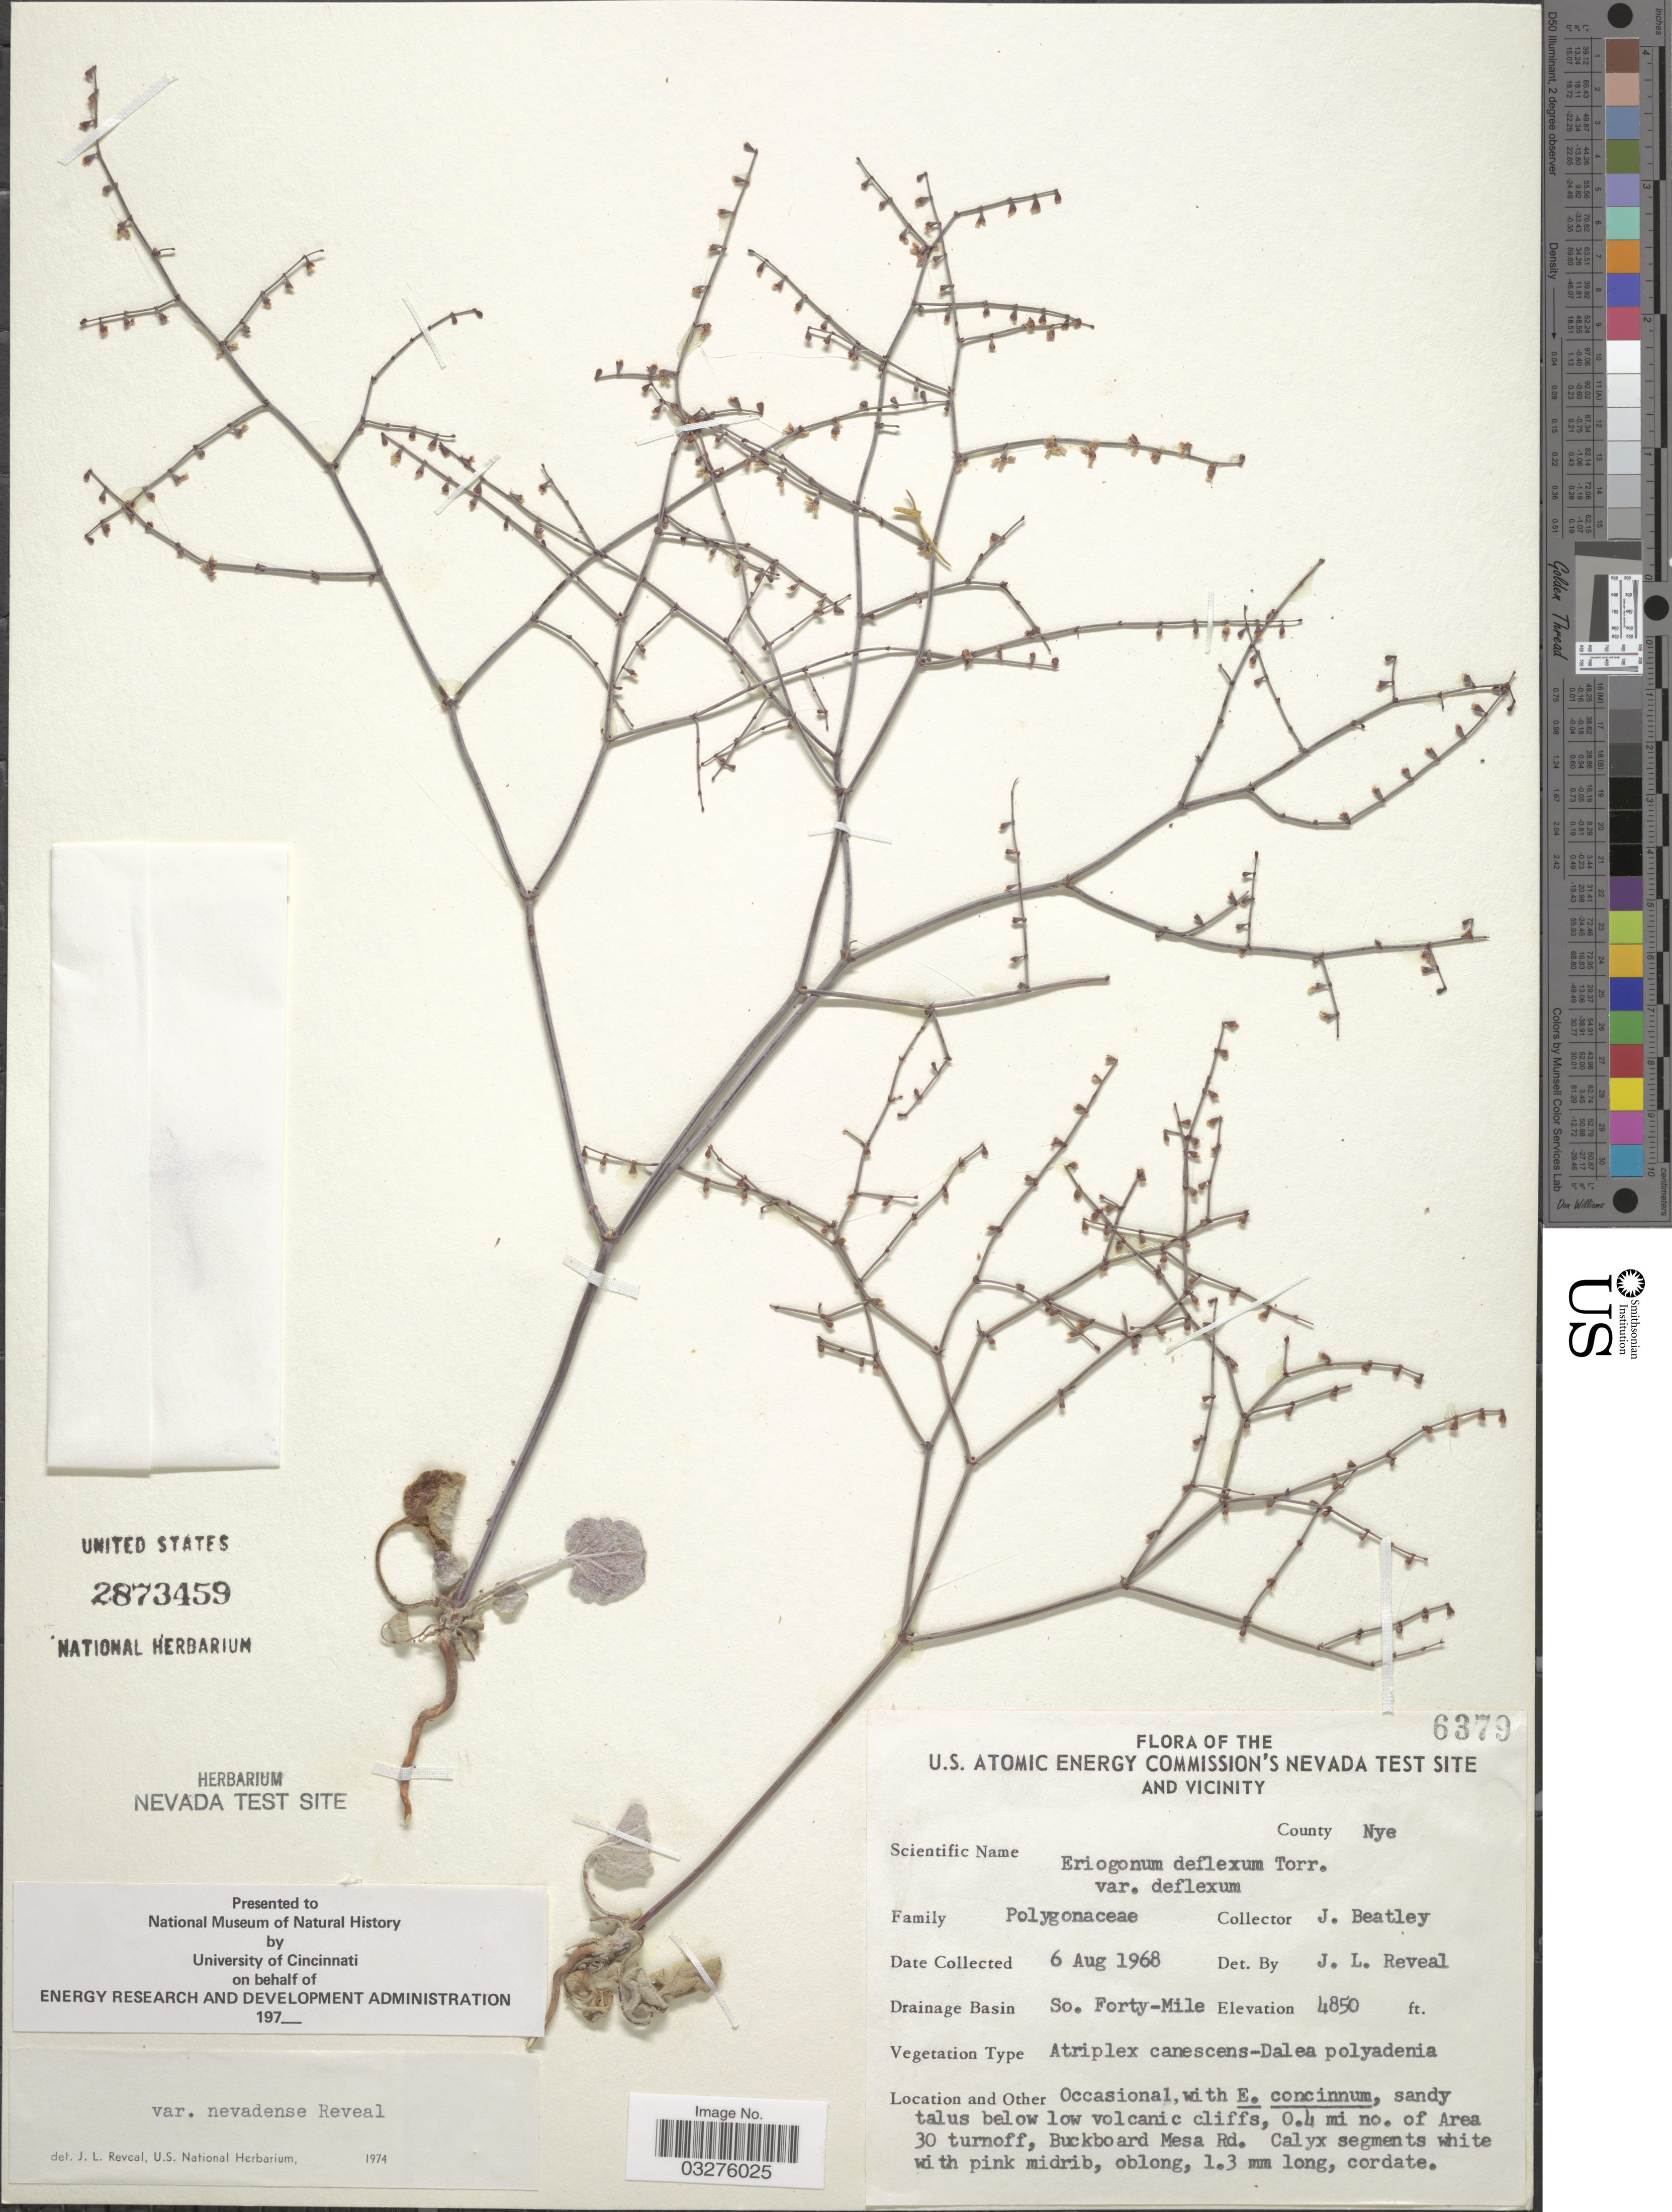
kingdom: Plantae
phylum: Tracheophyta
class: Magnoliopsida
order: Caryophyllales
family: Polygonaceae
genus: Eriogonum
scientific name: Eriogonum deflexum var. nevadense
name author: Reveal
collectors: J. C. Beatley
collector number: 6379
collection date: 1968-08-06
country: United States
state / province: Nevada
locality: The U.S. Atomic Energy Commission's Nevada Test Site and vicinity. County Nye. Drainage Basin So. Forty-Mile. 0.4 mi no of Area 30 turnoff, Buckboard Mesa Rd.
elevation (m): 1478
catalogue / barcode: US 2873459